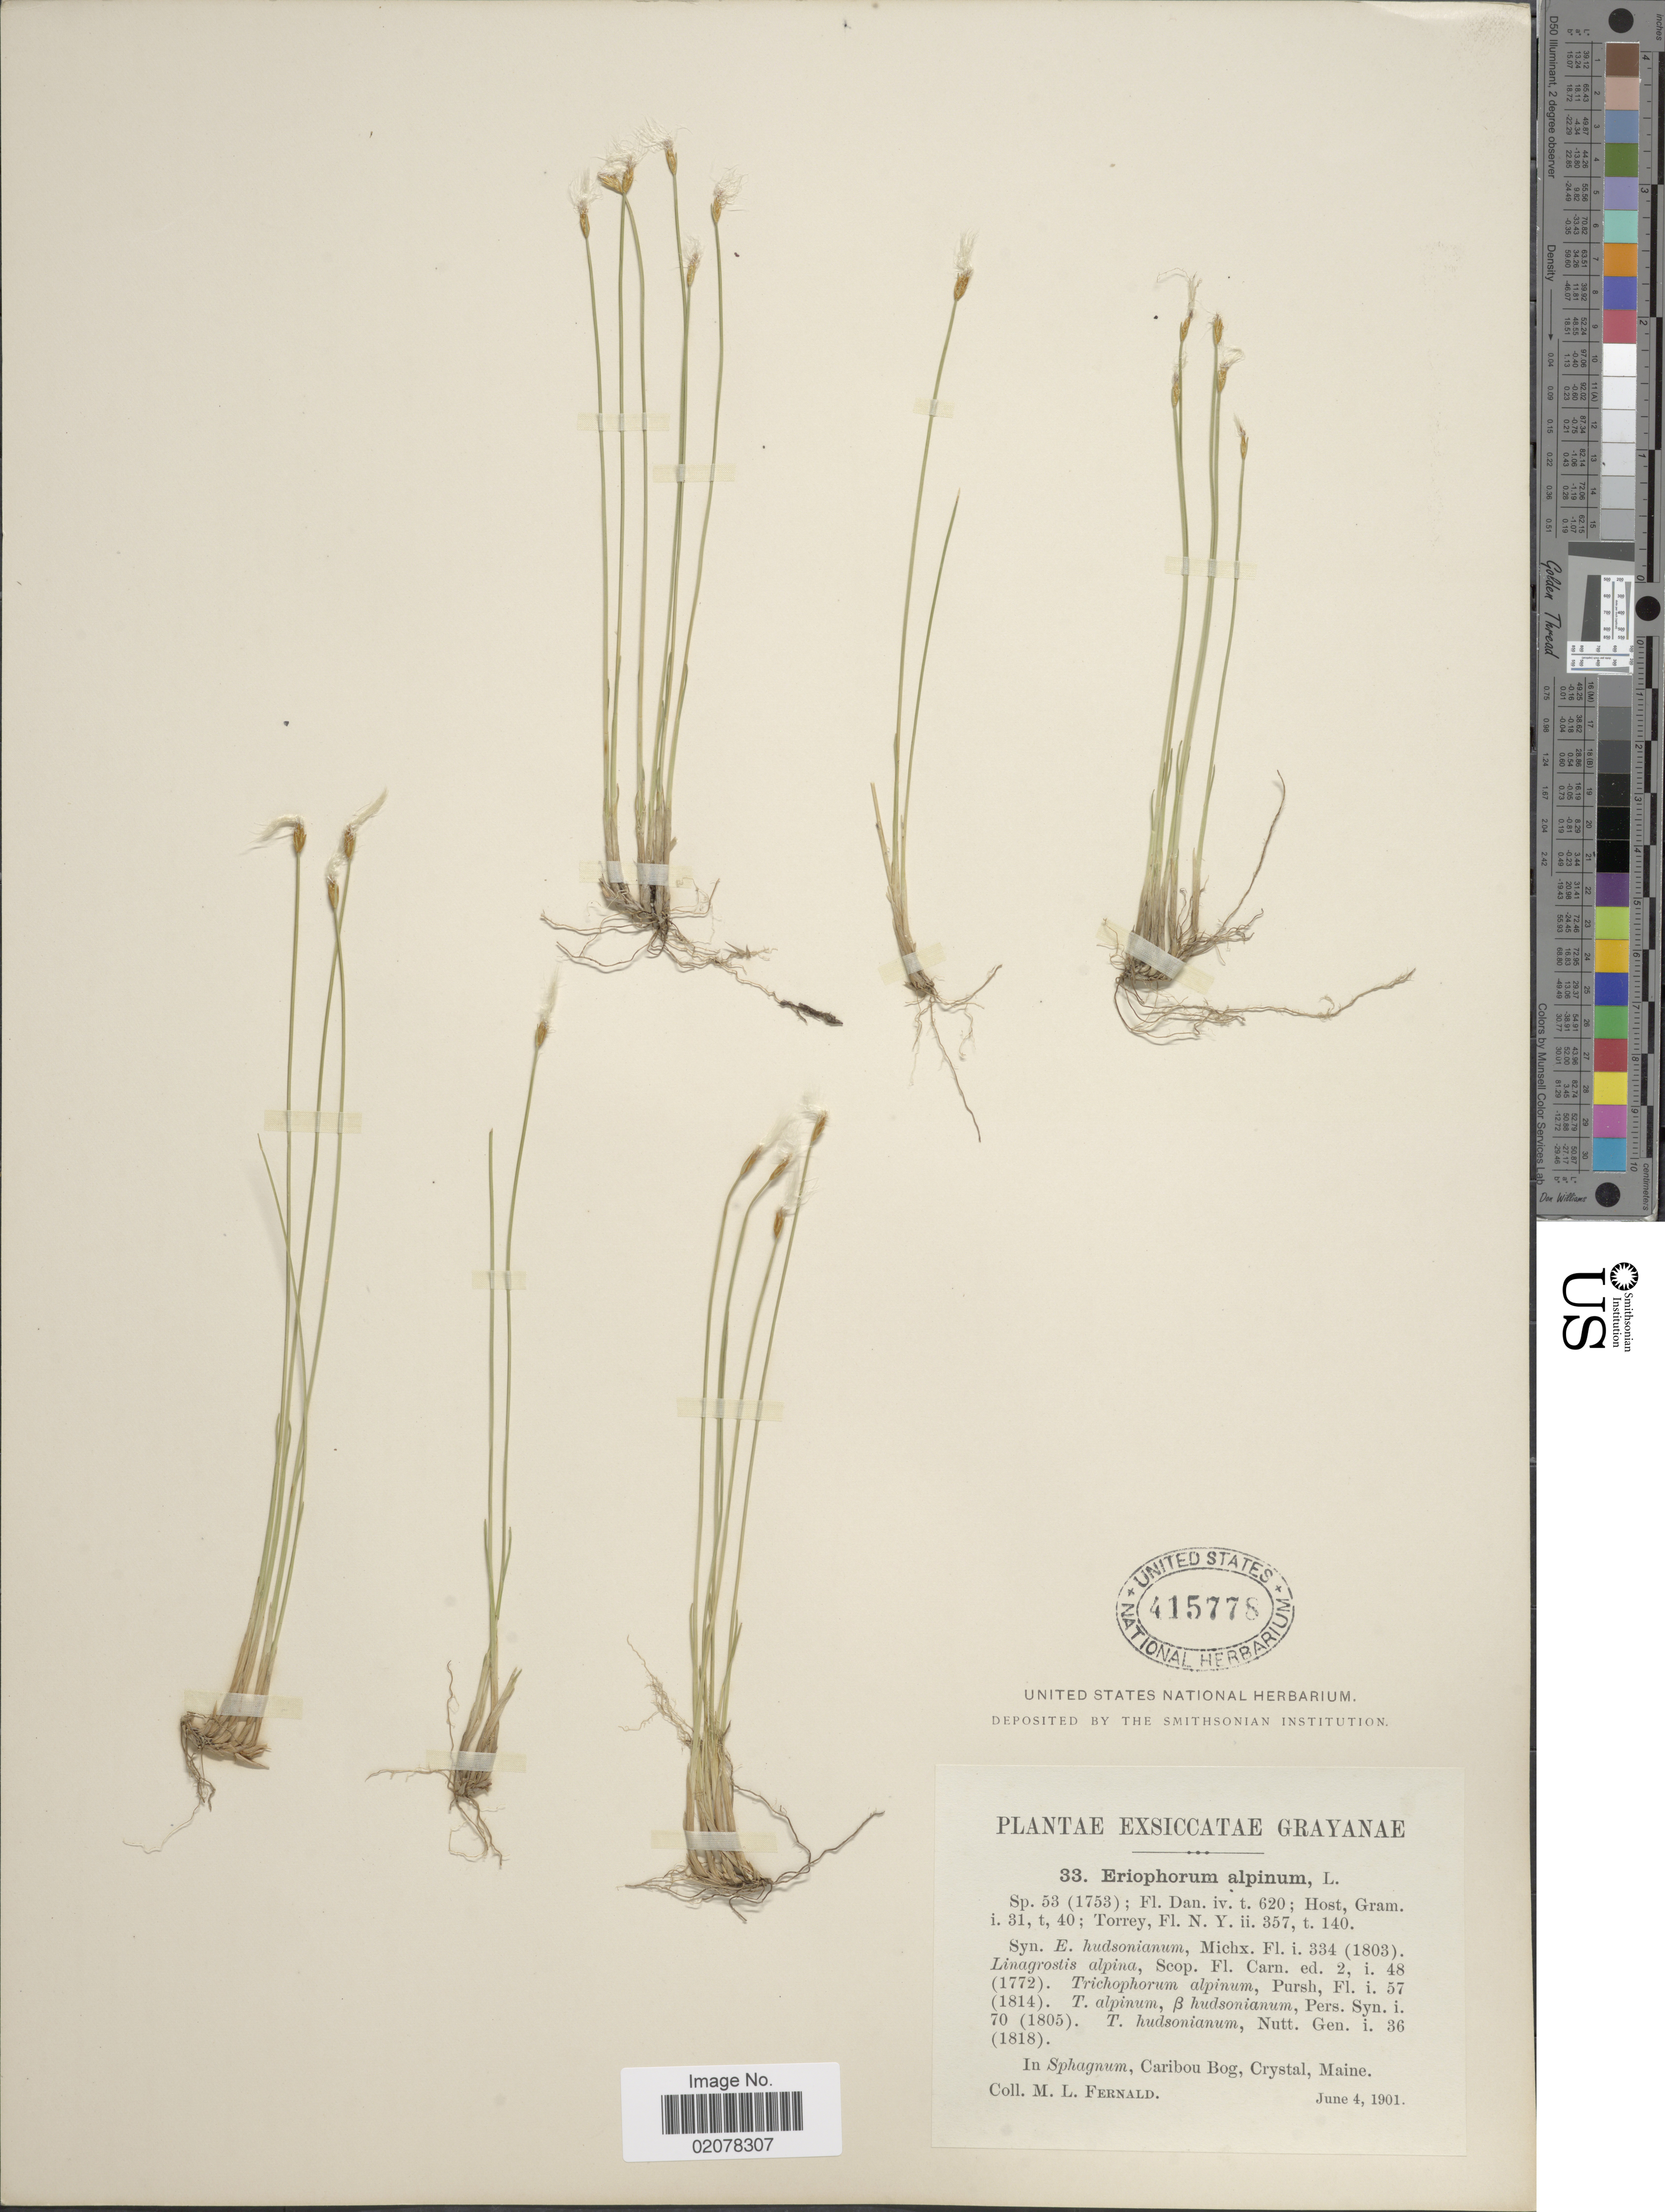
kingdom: Plantae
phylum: Tracheophyta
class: Liliopsida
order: Poales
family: Cyperaceae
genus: Trichophorum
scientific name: Trichophorum alpinum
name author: (L.) Pers.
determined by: Strong, M. T., (US), Smithsonian Institution - National Museum of Natural History (UNITED STATES)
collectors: M. L. Fernald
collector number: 33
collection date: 1901-06-04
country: United States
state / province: Maine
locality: Caribou Bog, Crystal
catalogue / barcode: US 415778